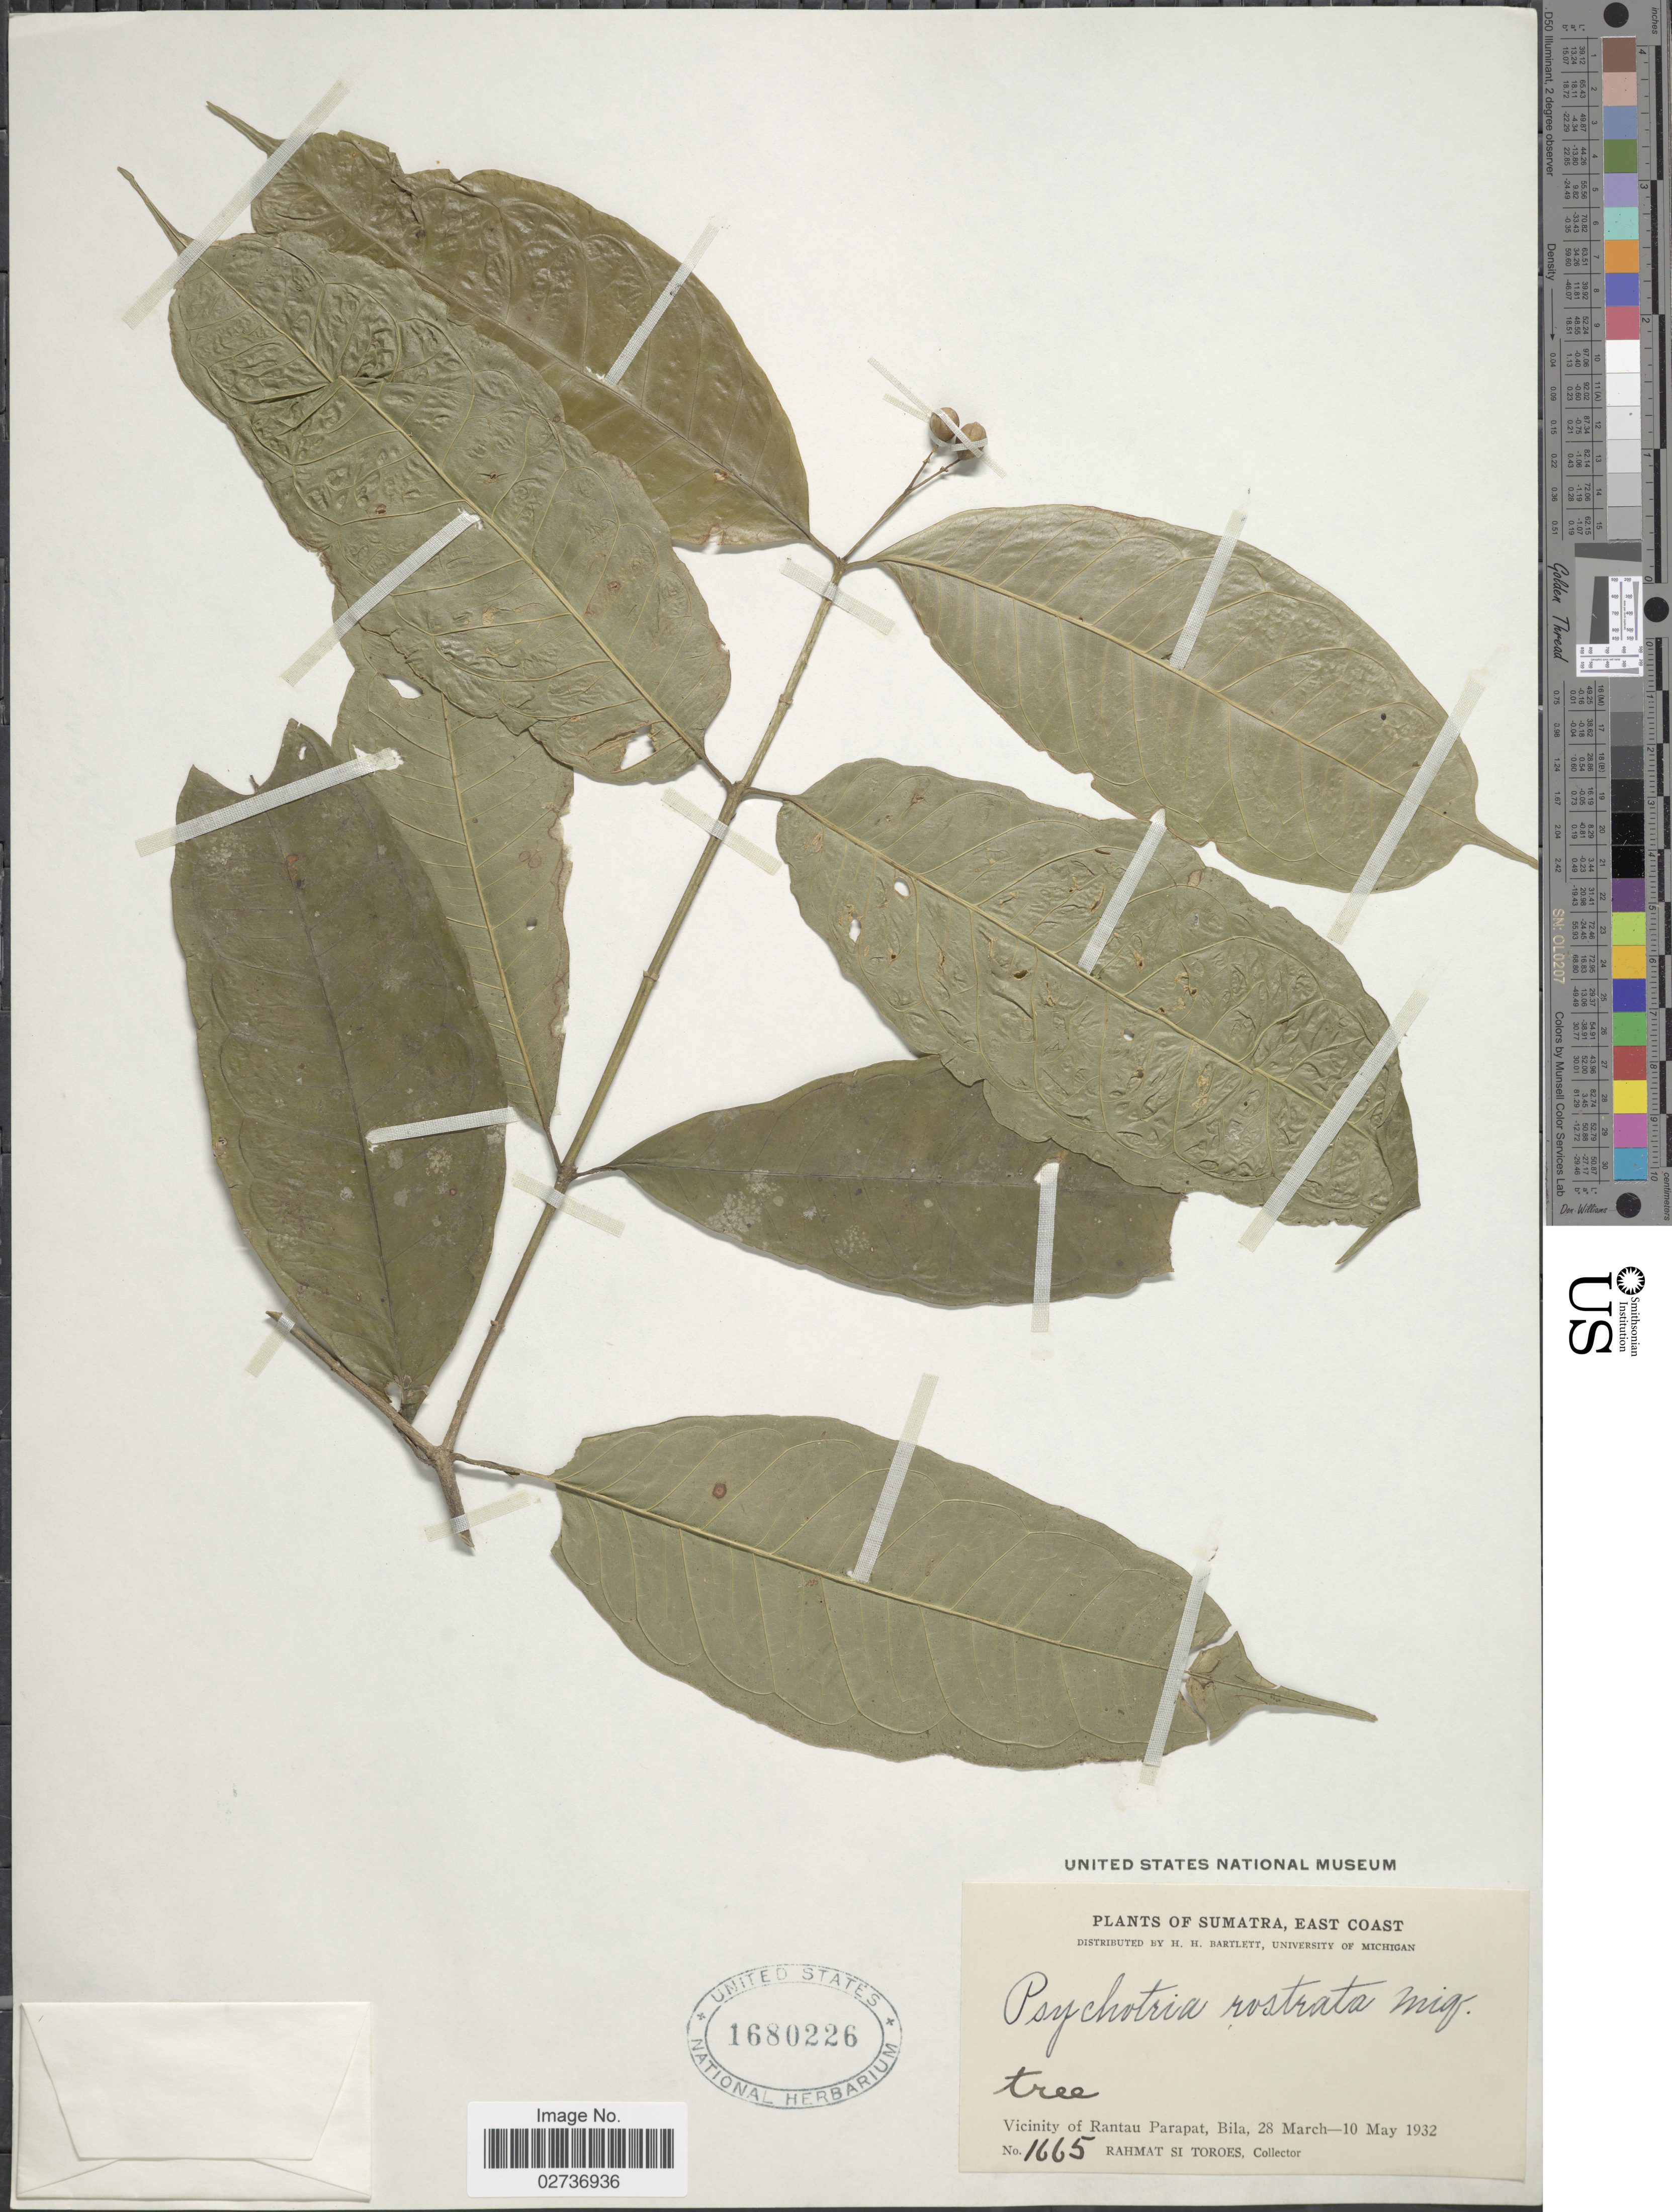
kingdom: Plantae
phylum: Tracheophyta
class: Magnoliopsida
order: Gentianales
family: Rubiaceae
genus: Psychotria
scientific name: Psychotria rostrata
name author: Blume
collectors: Rahmat Si Boeea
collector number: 1665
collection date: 1932-03-28/1932-05-10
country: Indonesia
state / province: Sumatra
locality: Sumatra, East Coast. Vicinity of Rantau Parapat, Bila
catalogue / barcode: US 1680226